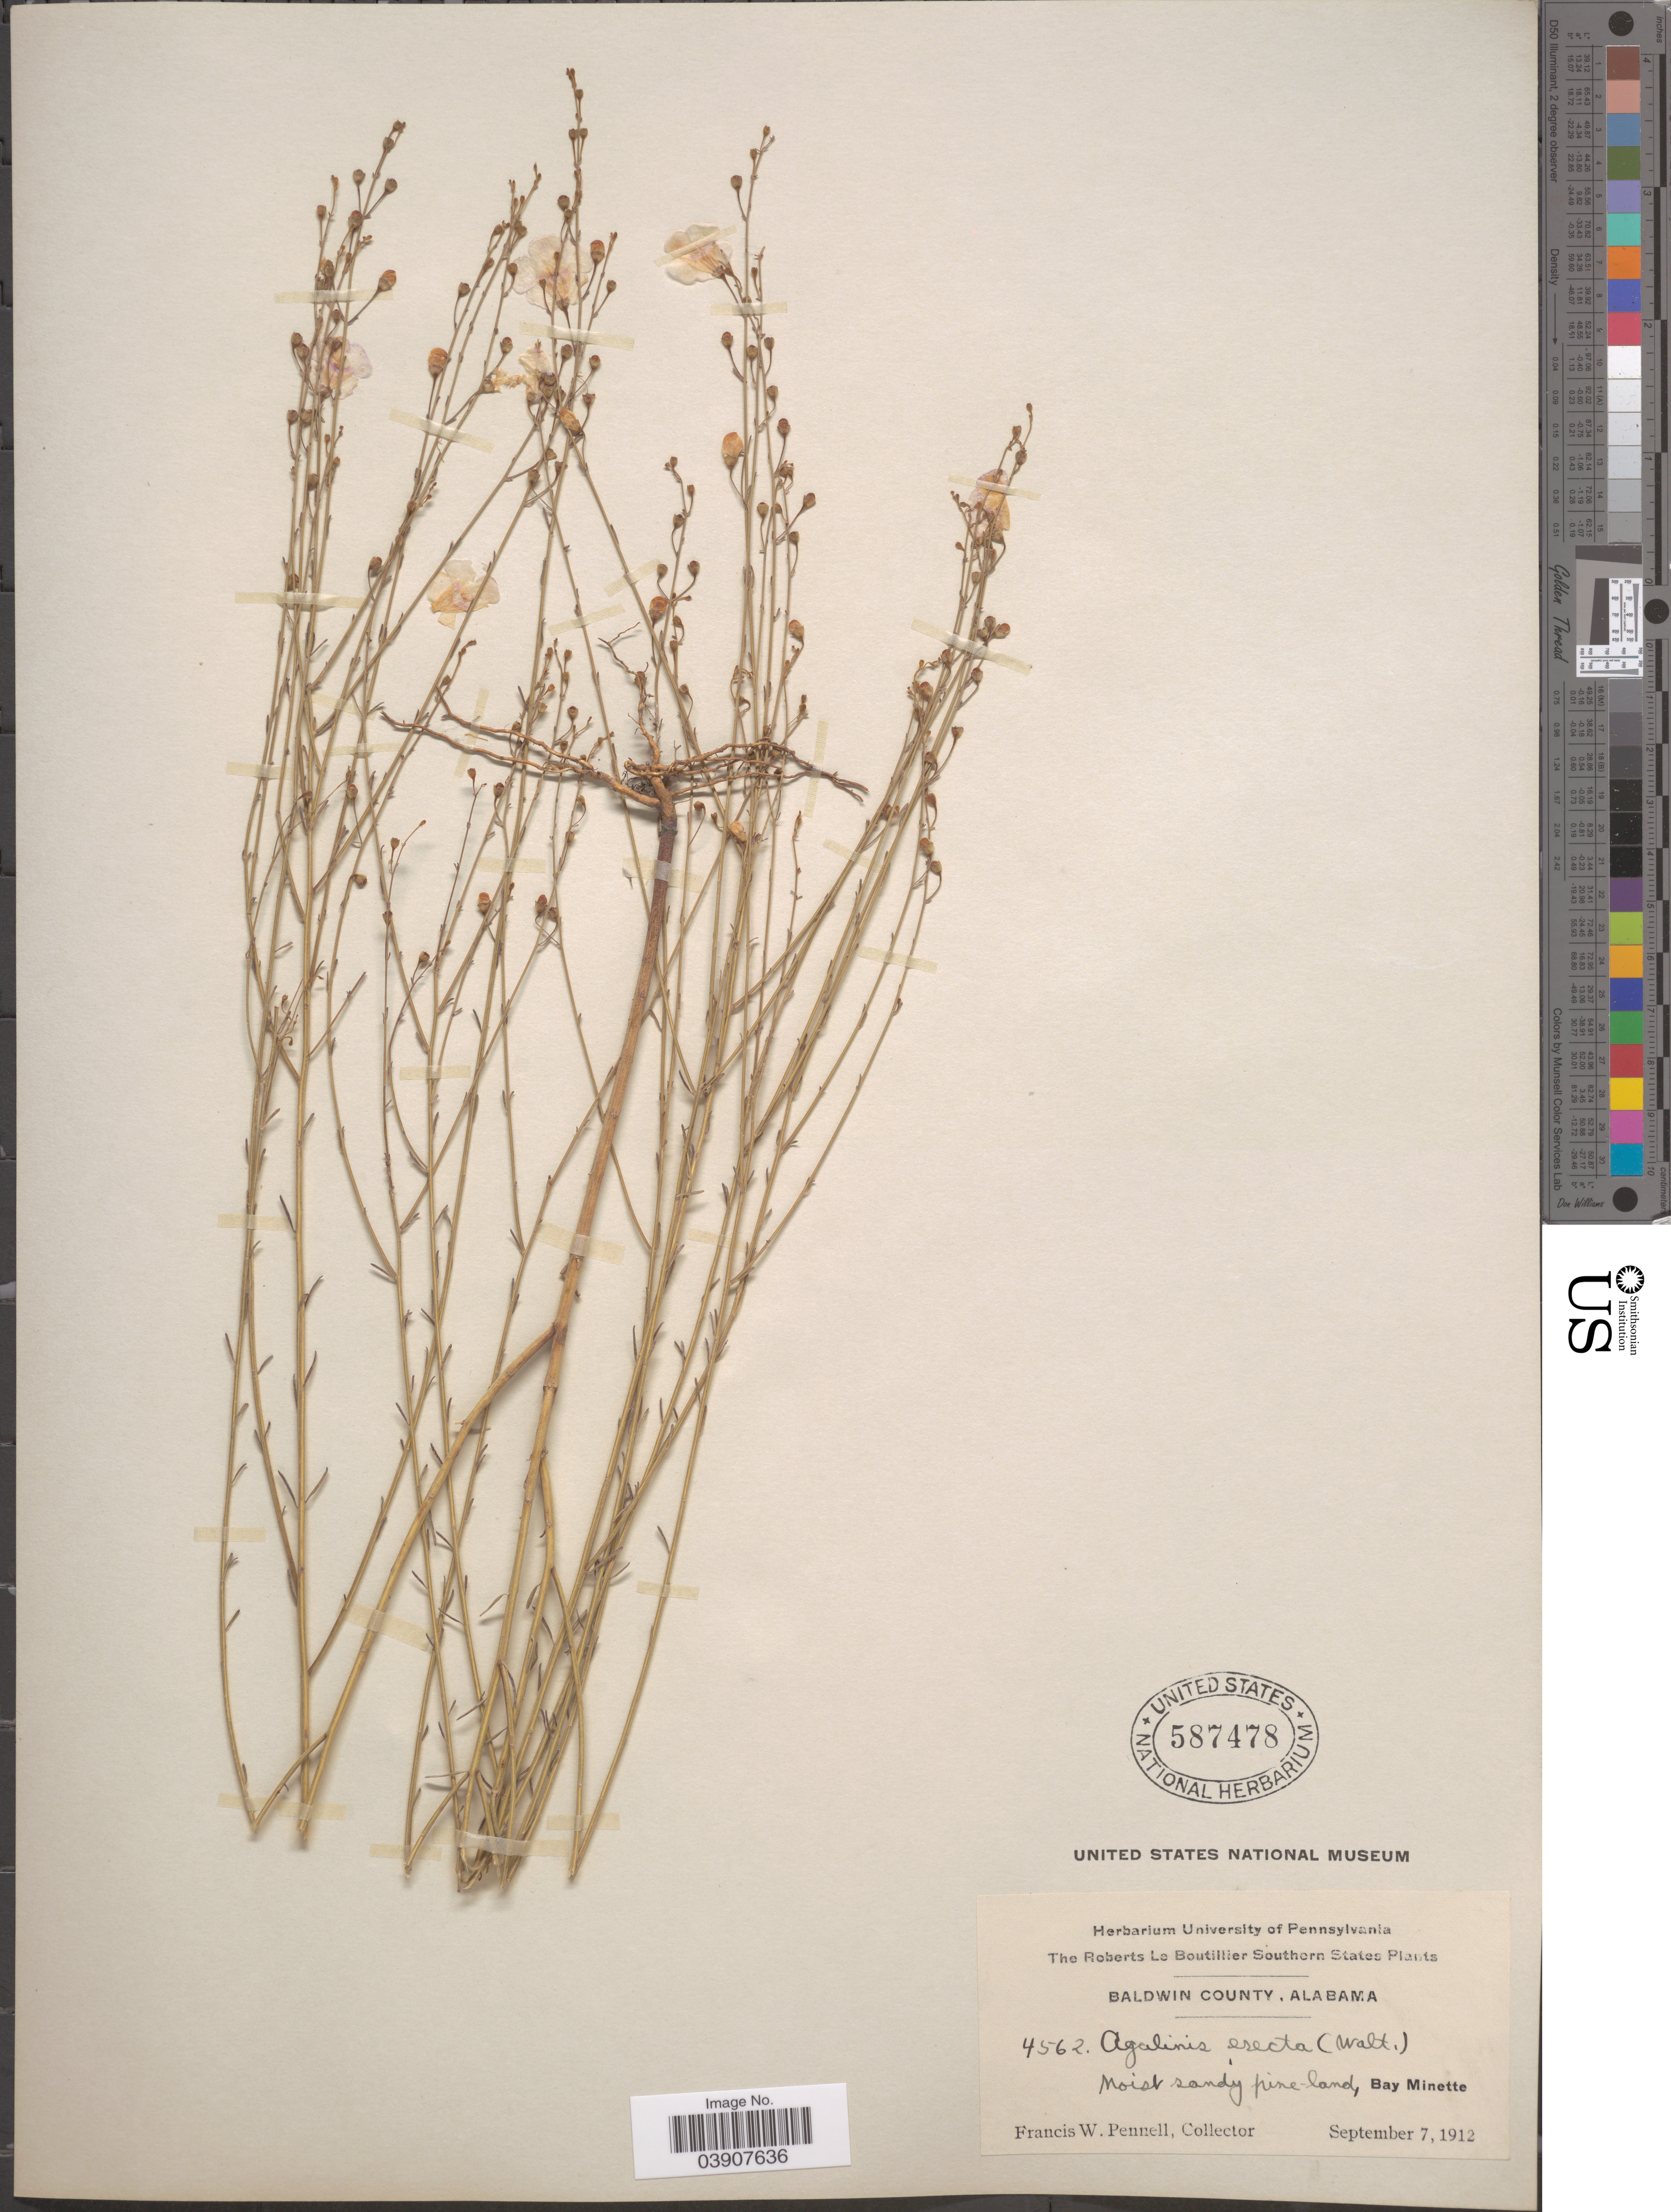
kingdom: Plantae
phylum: Tracheophyta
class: Magnoliopsida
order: Lamiales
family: Orobanchaceae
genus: Agalinis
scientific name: Agalinis erecta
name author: Pennell ex Small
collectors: F. W. Pennell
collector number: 4562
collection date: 1912-09-07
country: United States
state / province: Alabama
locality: Southern States. Baldwin County. Bay Minette.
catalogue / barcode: US 587478